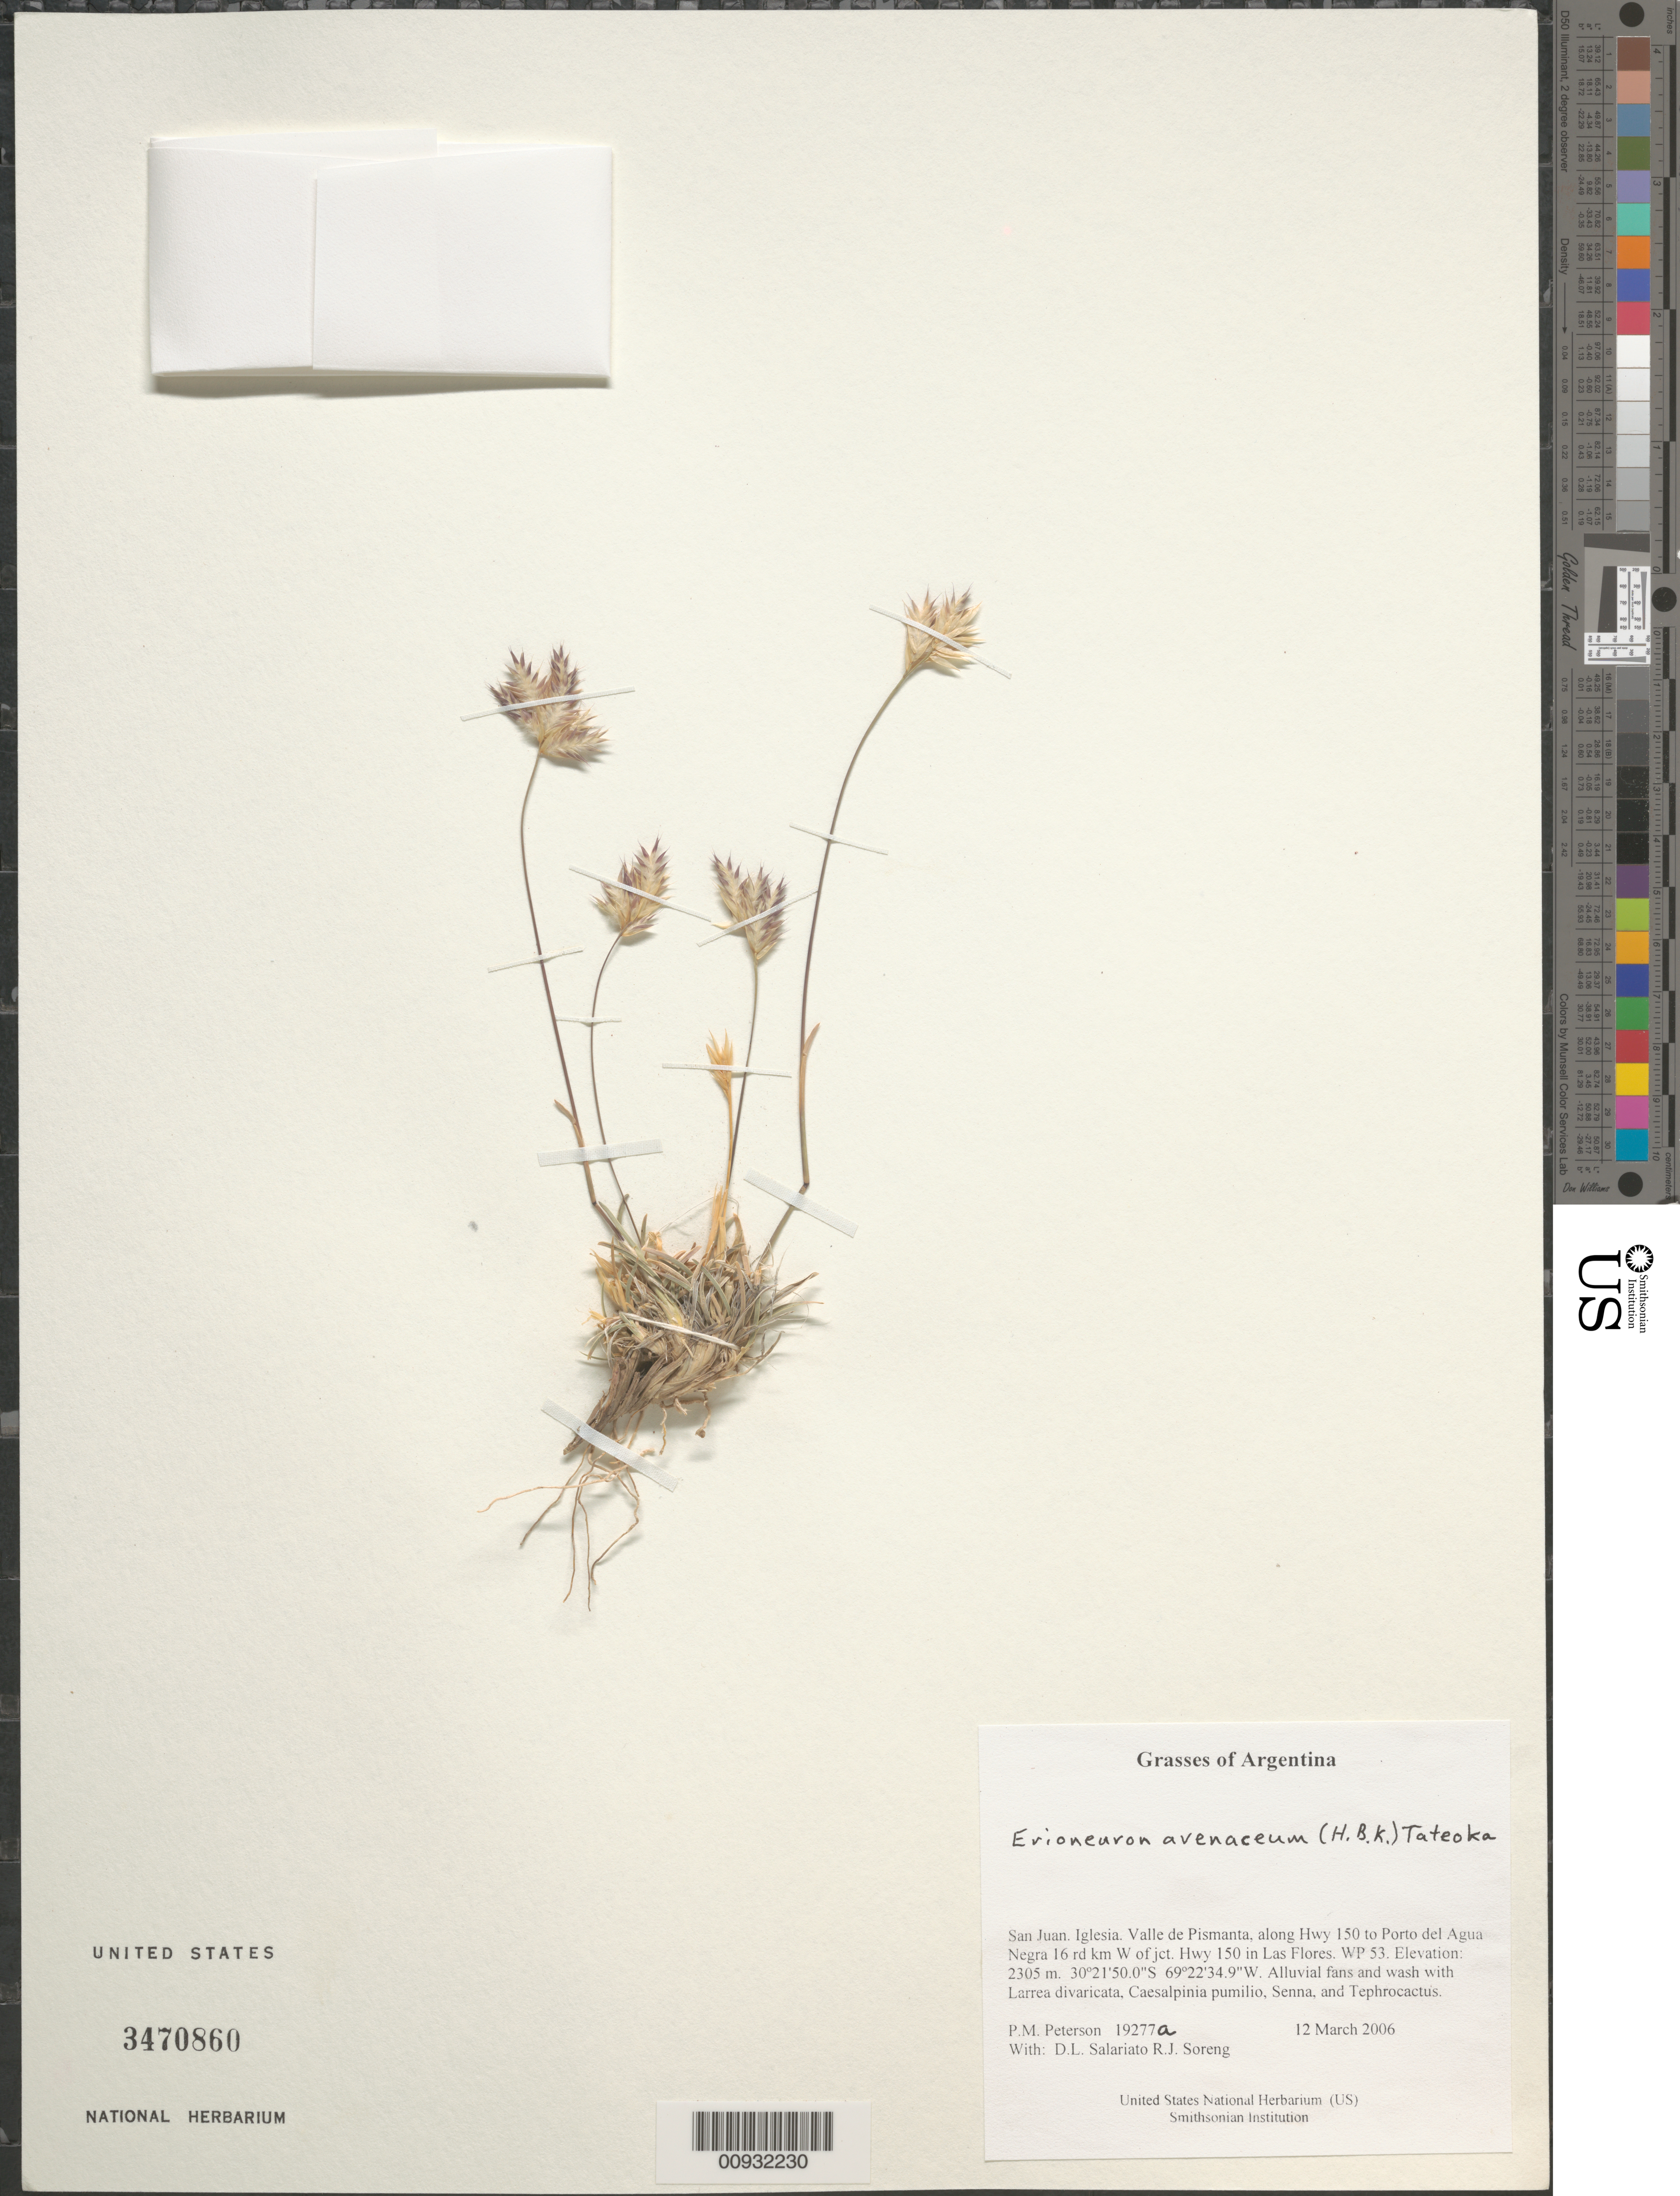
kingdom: Plantae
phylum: Tracheophyta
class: Liliopsida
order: Poales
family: Poaceae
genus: Erioneuron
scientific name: Erioneuron avenaceum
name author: (Kunth) Tateoka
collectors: P. M. Peterson, R. J. Soreng, D. Salariato & A. Panizza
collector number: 19277 a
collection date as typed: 12 Mar 2006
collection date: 2006-03-12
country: Argentina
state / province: San Juan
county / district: Iglesia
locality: Valle de Pismanta, along Hwy 150 to Porto del Agua Negra 16 rd km W of jct. Hwy 150 in Las Flores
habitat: Alluvial fans and wash with Larrea divaricata, Caesalpinia pumilio, Senna, and Tephrocactus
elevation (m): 2305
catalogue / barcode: US 3470860